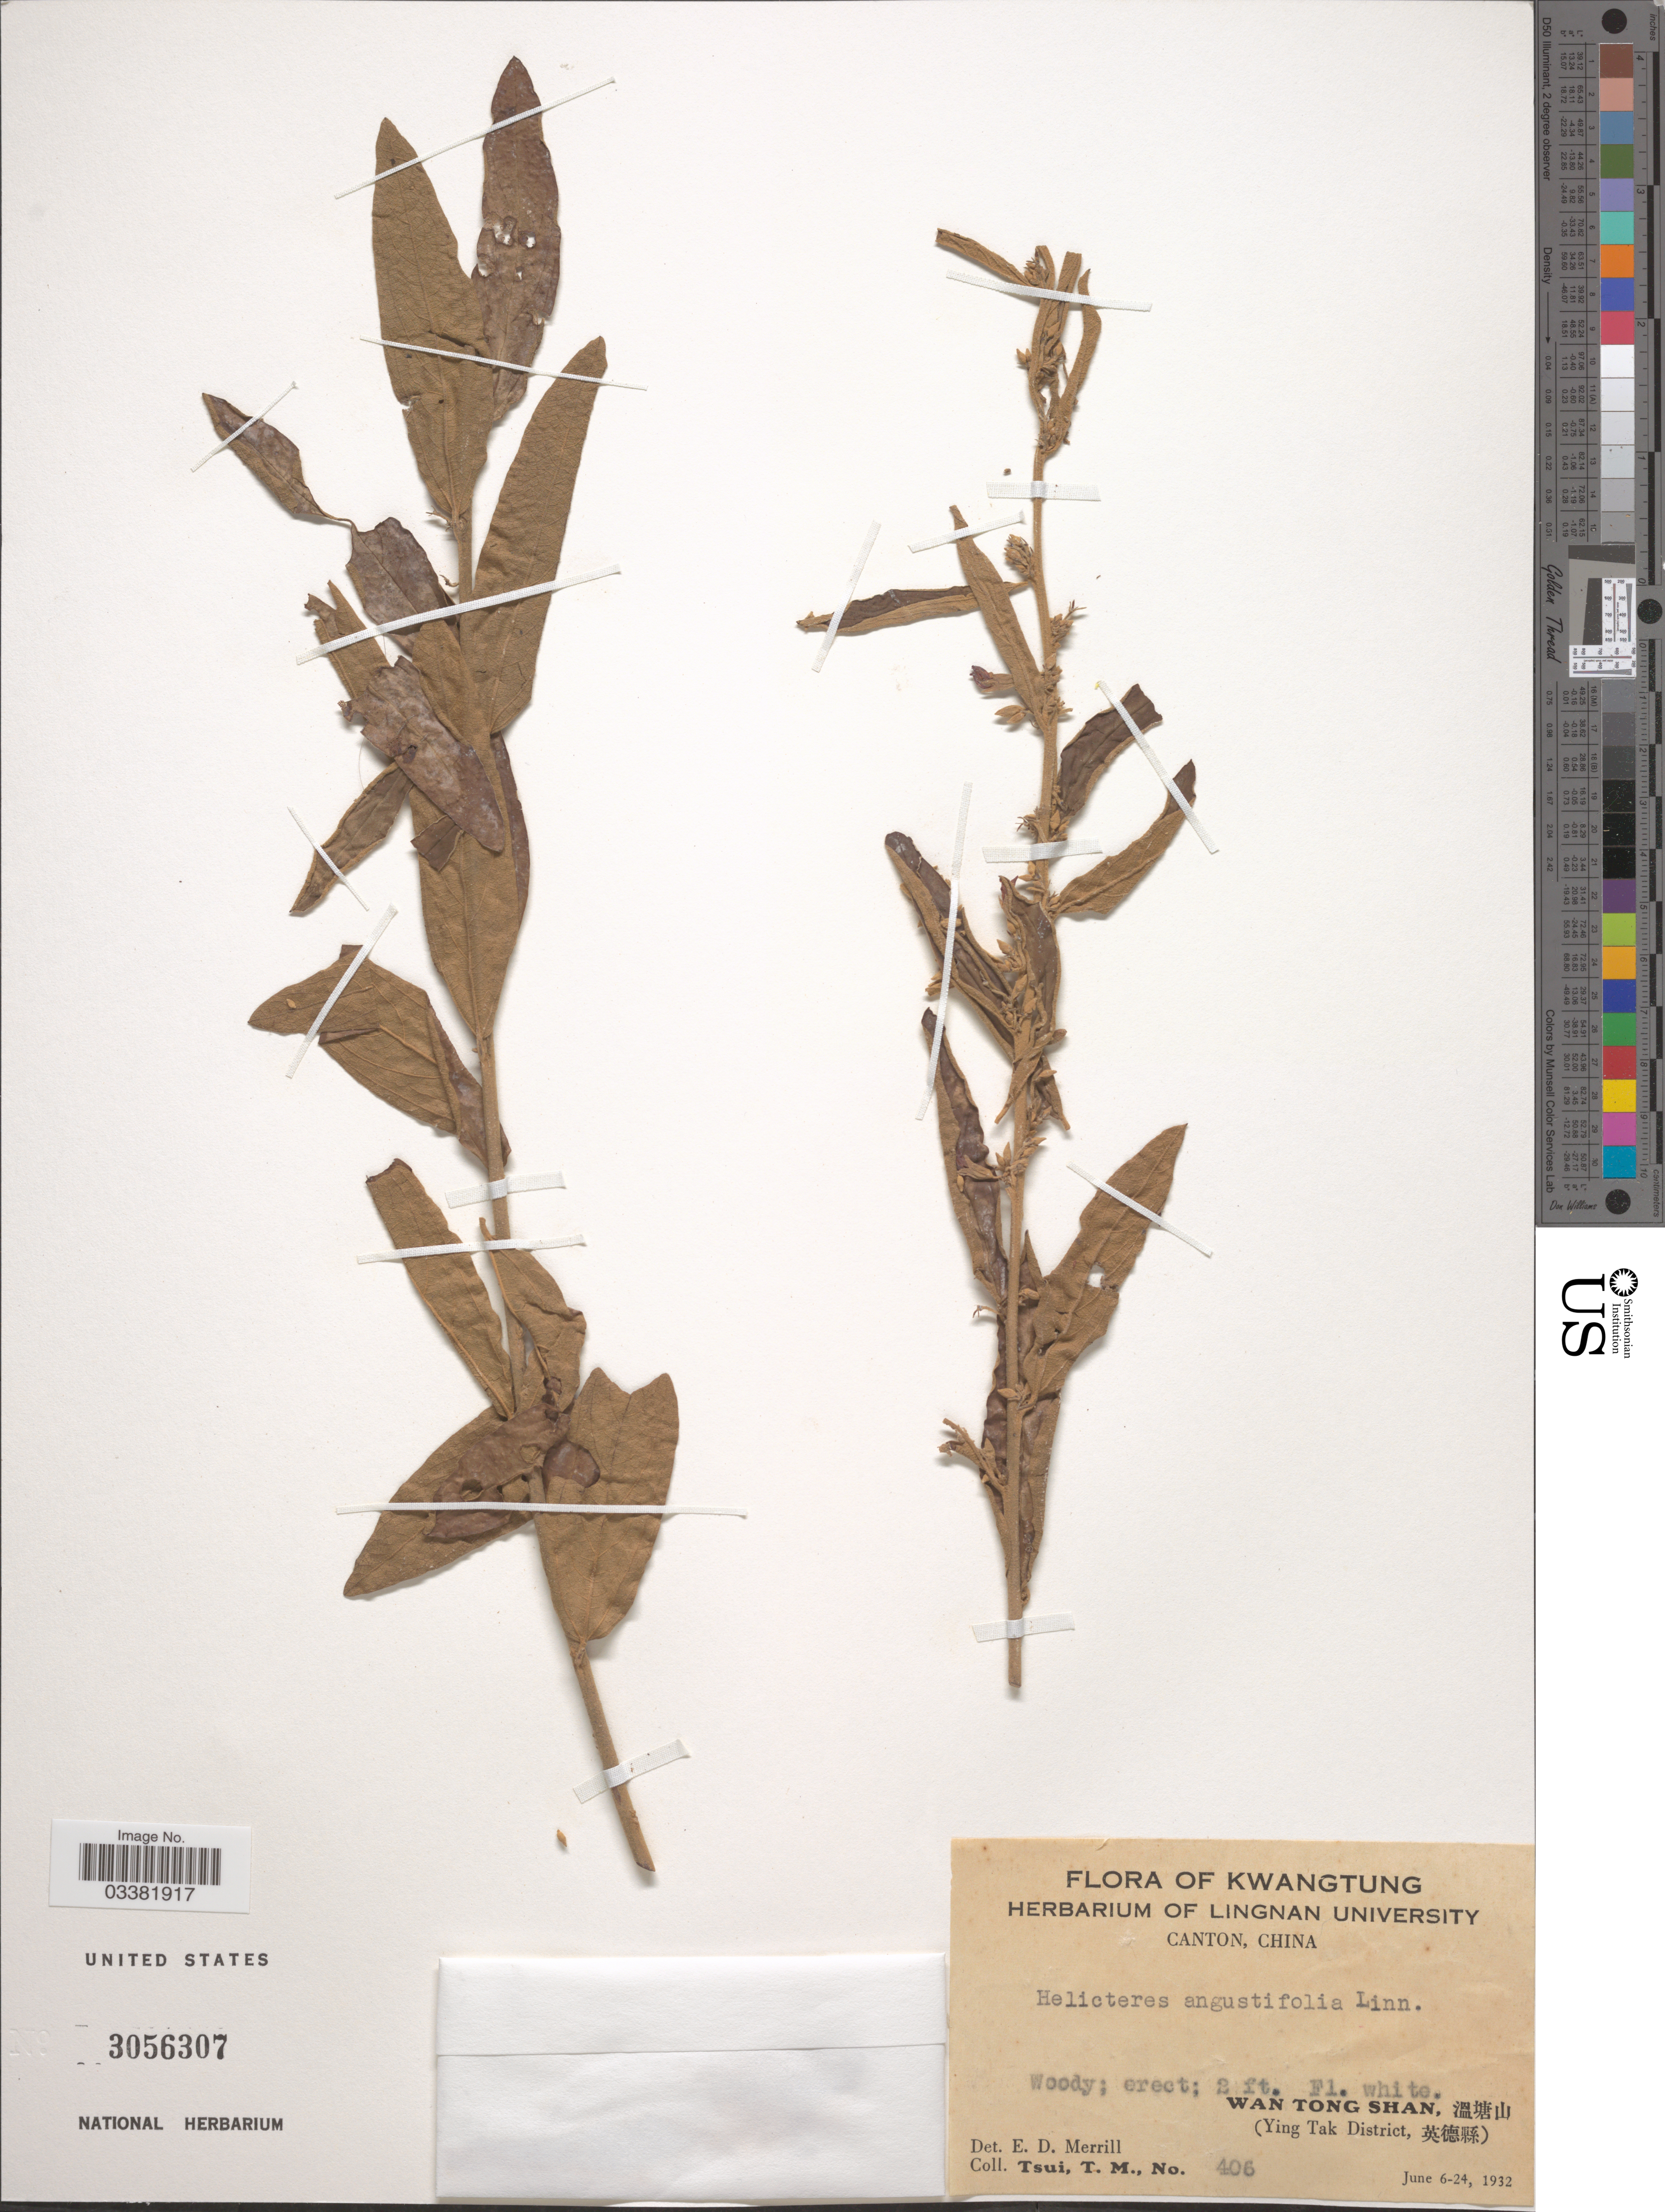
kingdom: Plantae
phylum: Tracheophyta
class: Magnoliopsida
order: Malvales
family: Malvaceae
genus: Helicteres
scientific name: Helicteres angustifolia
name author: L.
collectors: T. Tsui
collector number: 406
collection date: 1932-06-06/1932-06-24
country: China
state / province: Guangdong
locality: Kwangtung. Wan Tong Shan, X. (Ying Tak District, X).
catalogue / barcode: US 3056307